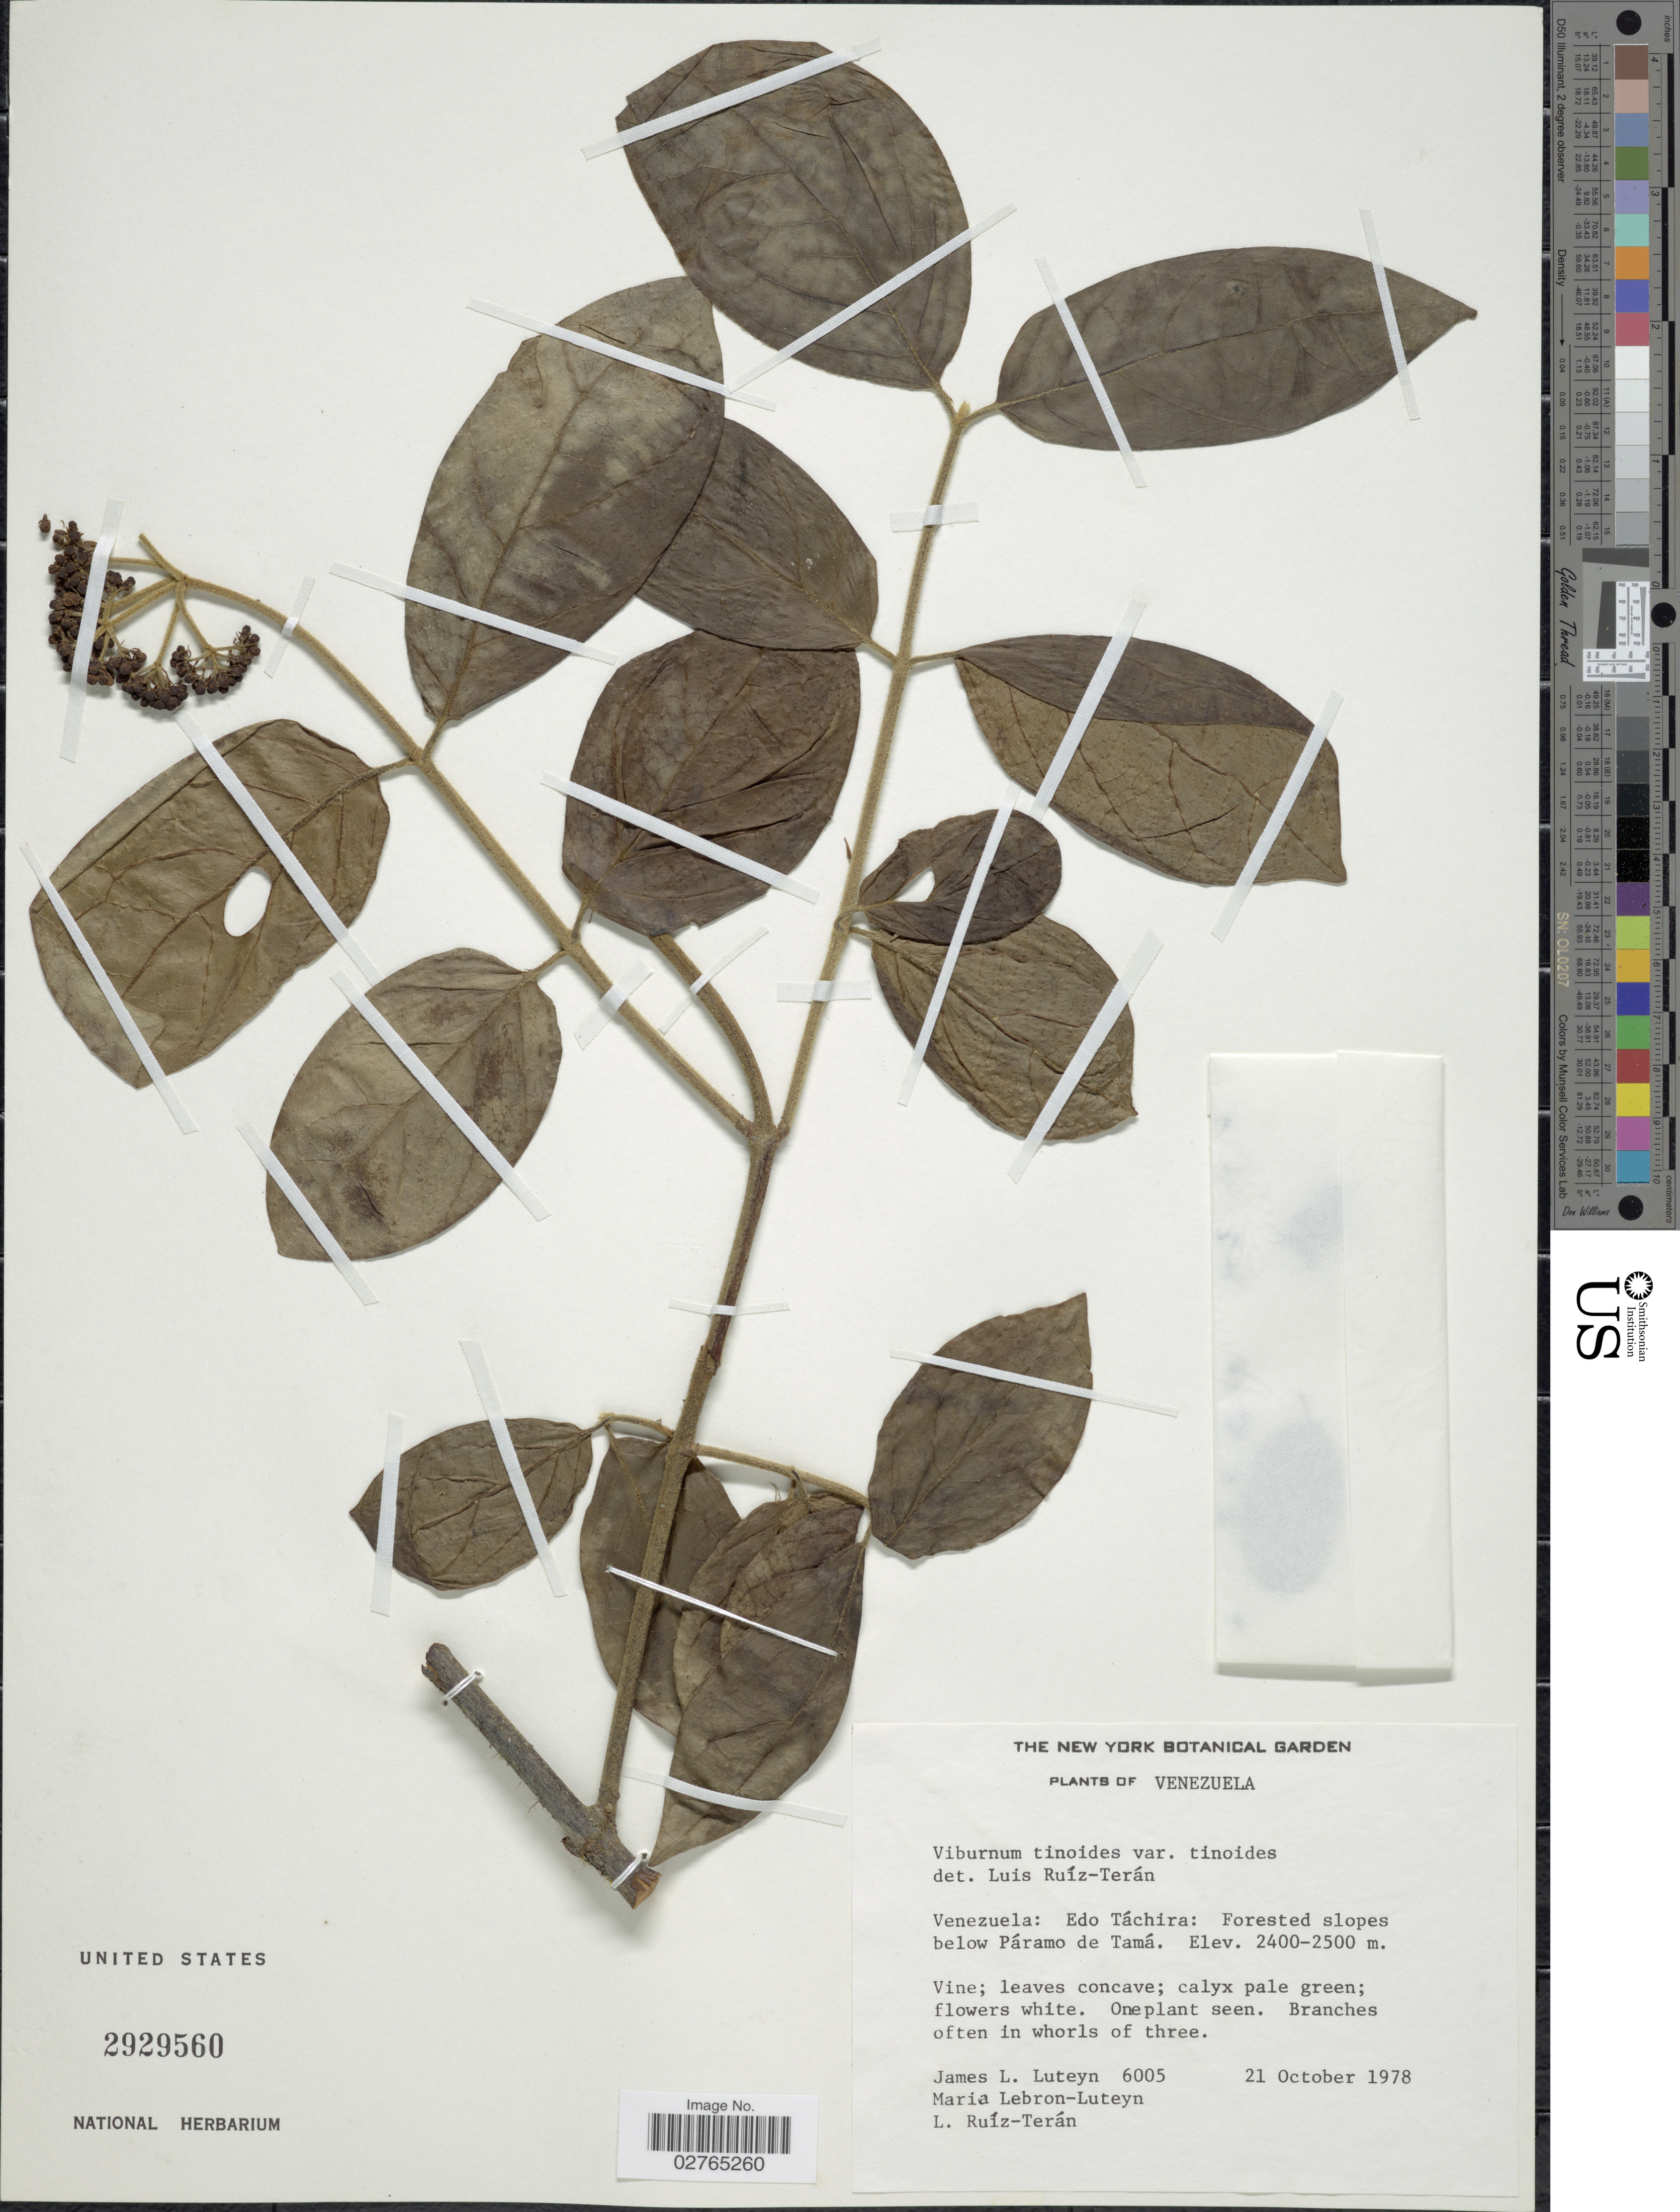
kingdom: Plantae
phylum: Tracheophyta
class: Magnoliopsida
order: Dipsacales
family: Viburnaceae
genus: Viburnum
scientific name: Viburnum tinoides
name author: L. f.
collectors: J. L. Luteyn, M. L. Lebrón-Luteyn & L. E. Ruíz-Terán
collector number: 6005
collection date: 1978-10-21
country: Venezuela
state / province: Tachira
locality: Forested slopes below Páramo de Tamá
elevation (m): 2400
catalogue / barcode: US 2929560